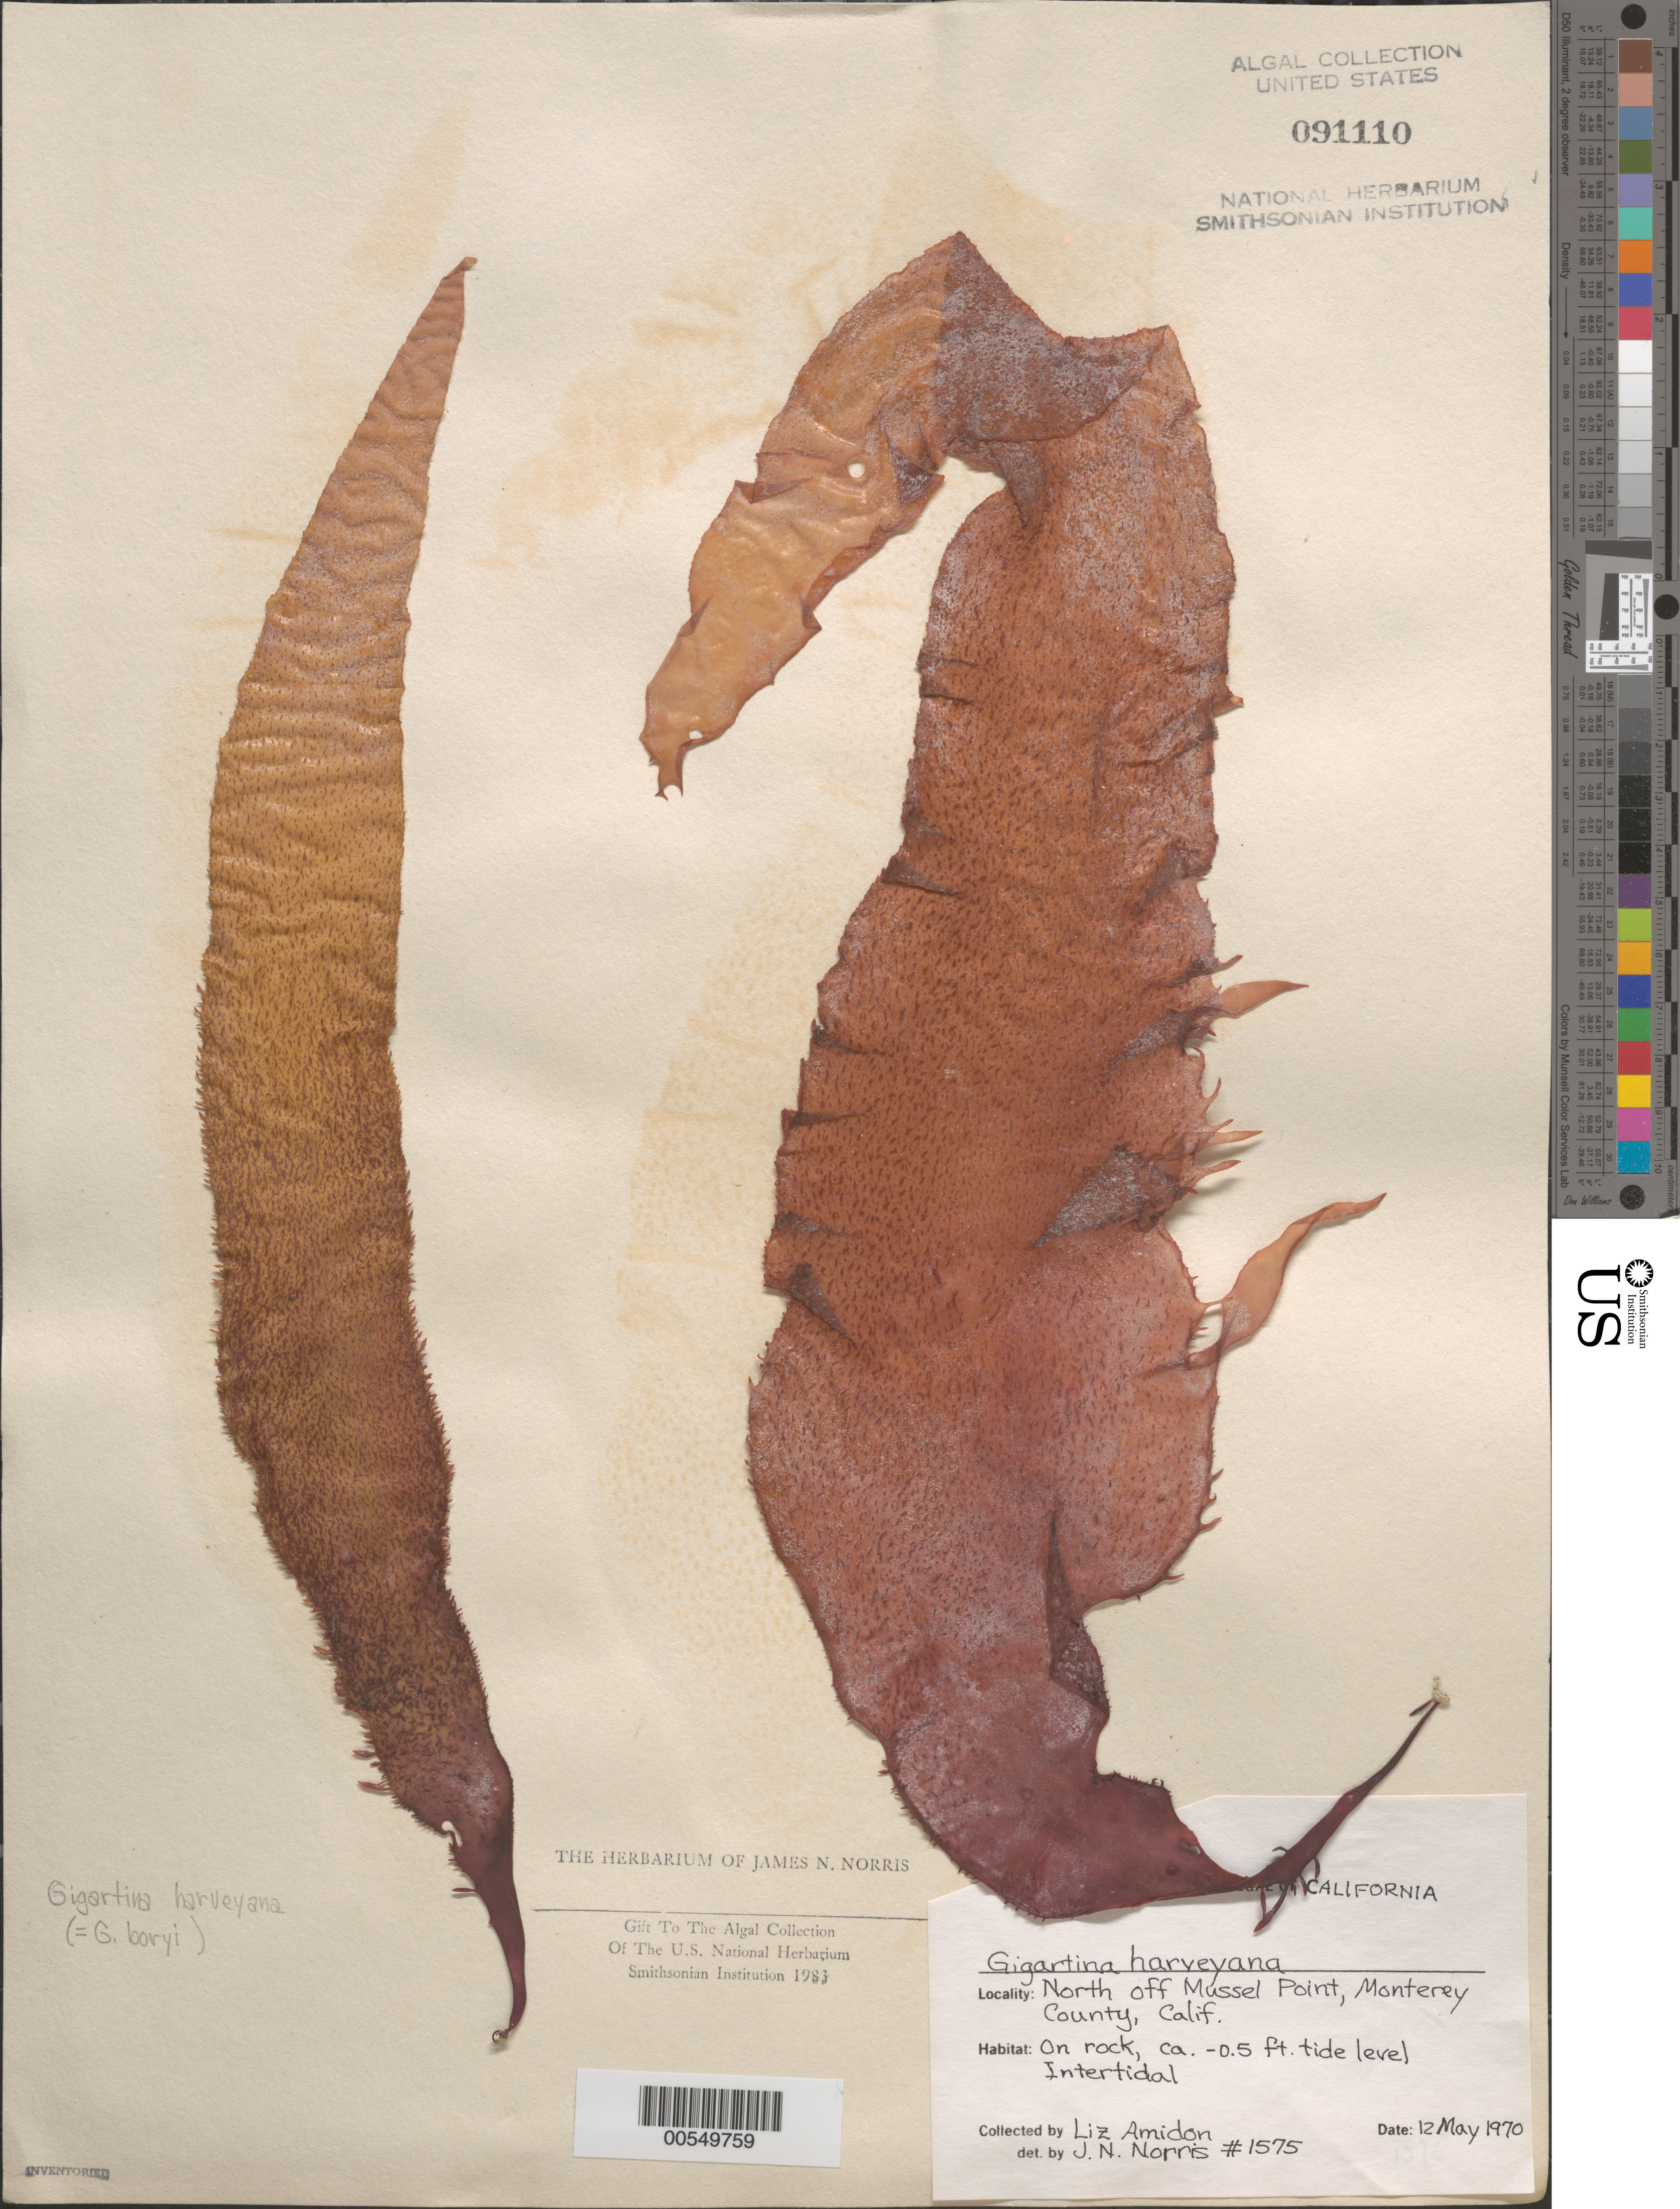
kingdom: Plantae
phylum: Rhodophyta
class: Florideophyceae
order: Gigartinales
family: Gigartinaceae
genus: Chondracanthus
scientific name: Chondracanthus harveyanus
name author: (Kütz.) Guiry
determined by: Algae name updating Project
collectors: E. Amidon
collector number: JN-1575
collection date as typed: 12 May 1970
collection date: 1970-05-12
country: United States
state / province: California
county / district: Monterey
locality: Off Mussel Point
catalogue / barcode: US 91110